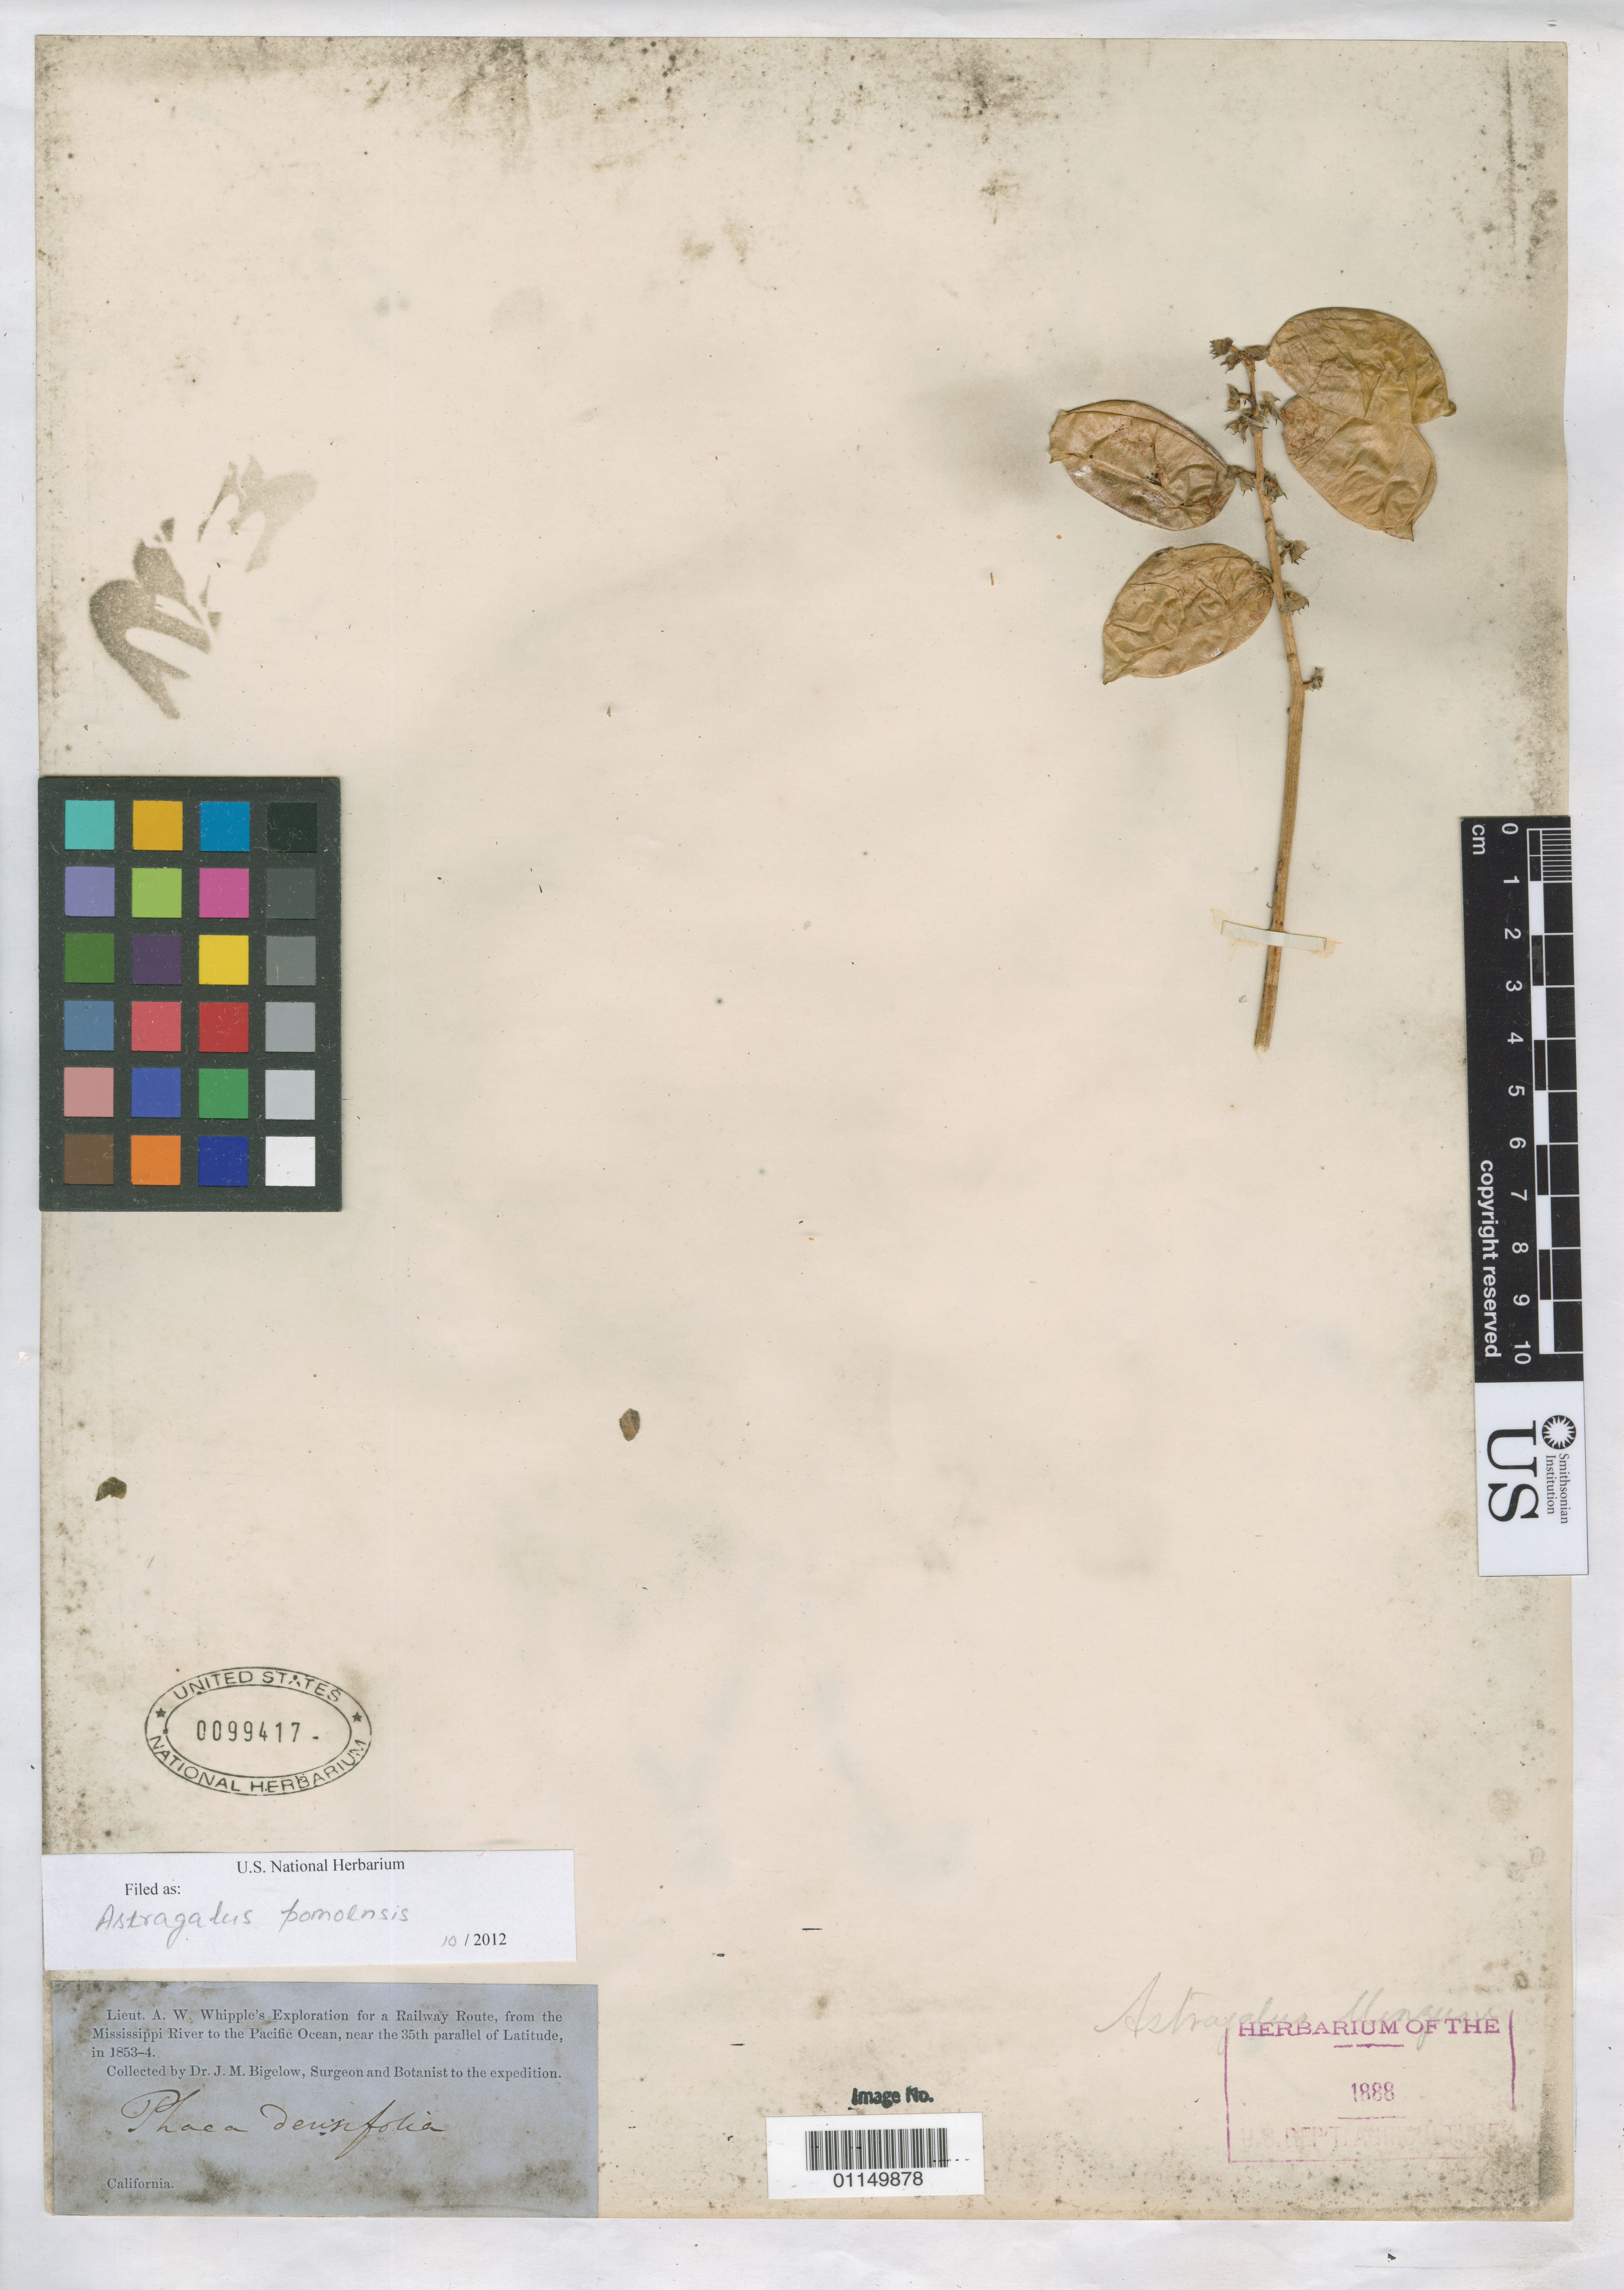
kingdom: Plantae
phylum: Tracheophyta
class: Magnoliopsida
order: Fabales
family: Fabaceae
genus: Astragalus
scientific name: Astragalus pomonensis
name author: M.E. Jones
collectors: J. M. Bigelow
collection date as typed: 1853 to -- --- 1854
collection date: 1853/1854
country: United States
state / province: California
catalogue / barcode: US 99417